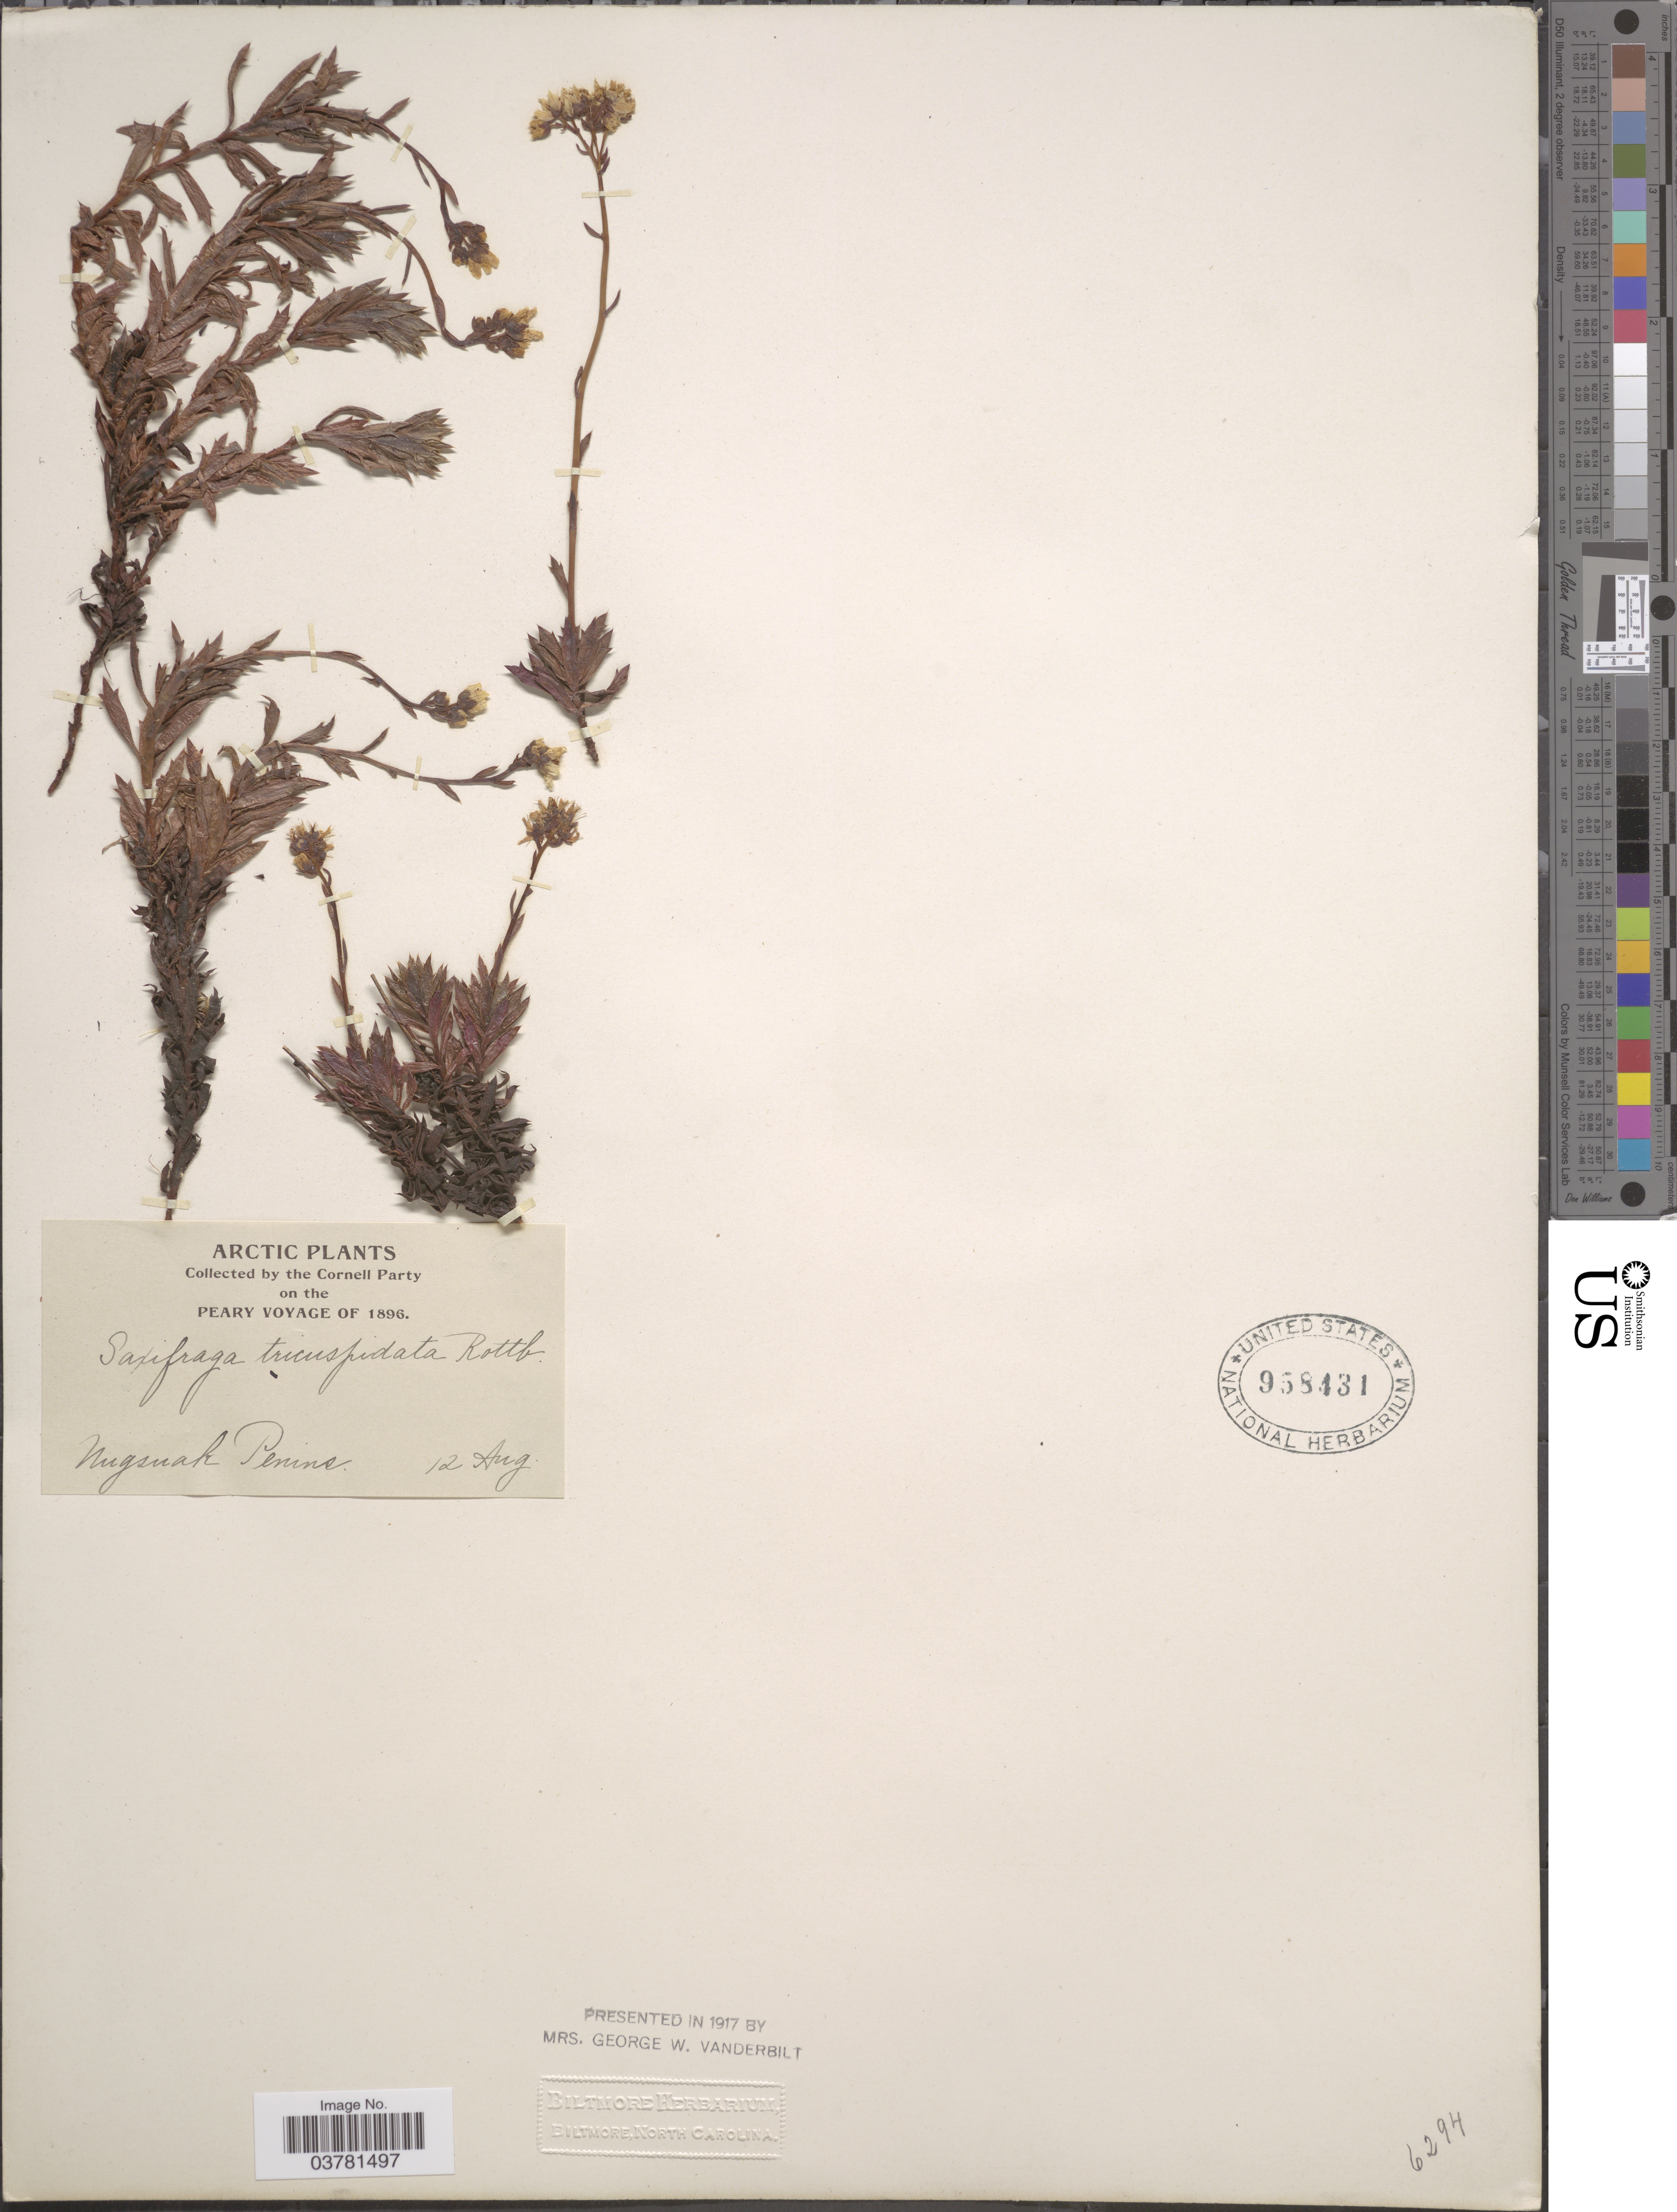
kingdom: Plantae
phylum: Tracheophyta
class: Magnoliopsida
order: Saxifragales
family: Saxifragaceae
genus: Saxifraga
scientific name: Saxifraga tricuspidata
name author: Rottb.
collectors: Cornell Party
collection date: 1896-08-12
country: Greenland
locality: Arctic. On the Peary Voyage of 1896. Nugsuak Penins.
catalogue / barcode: US 958431